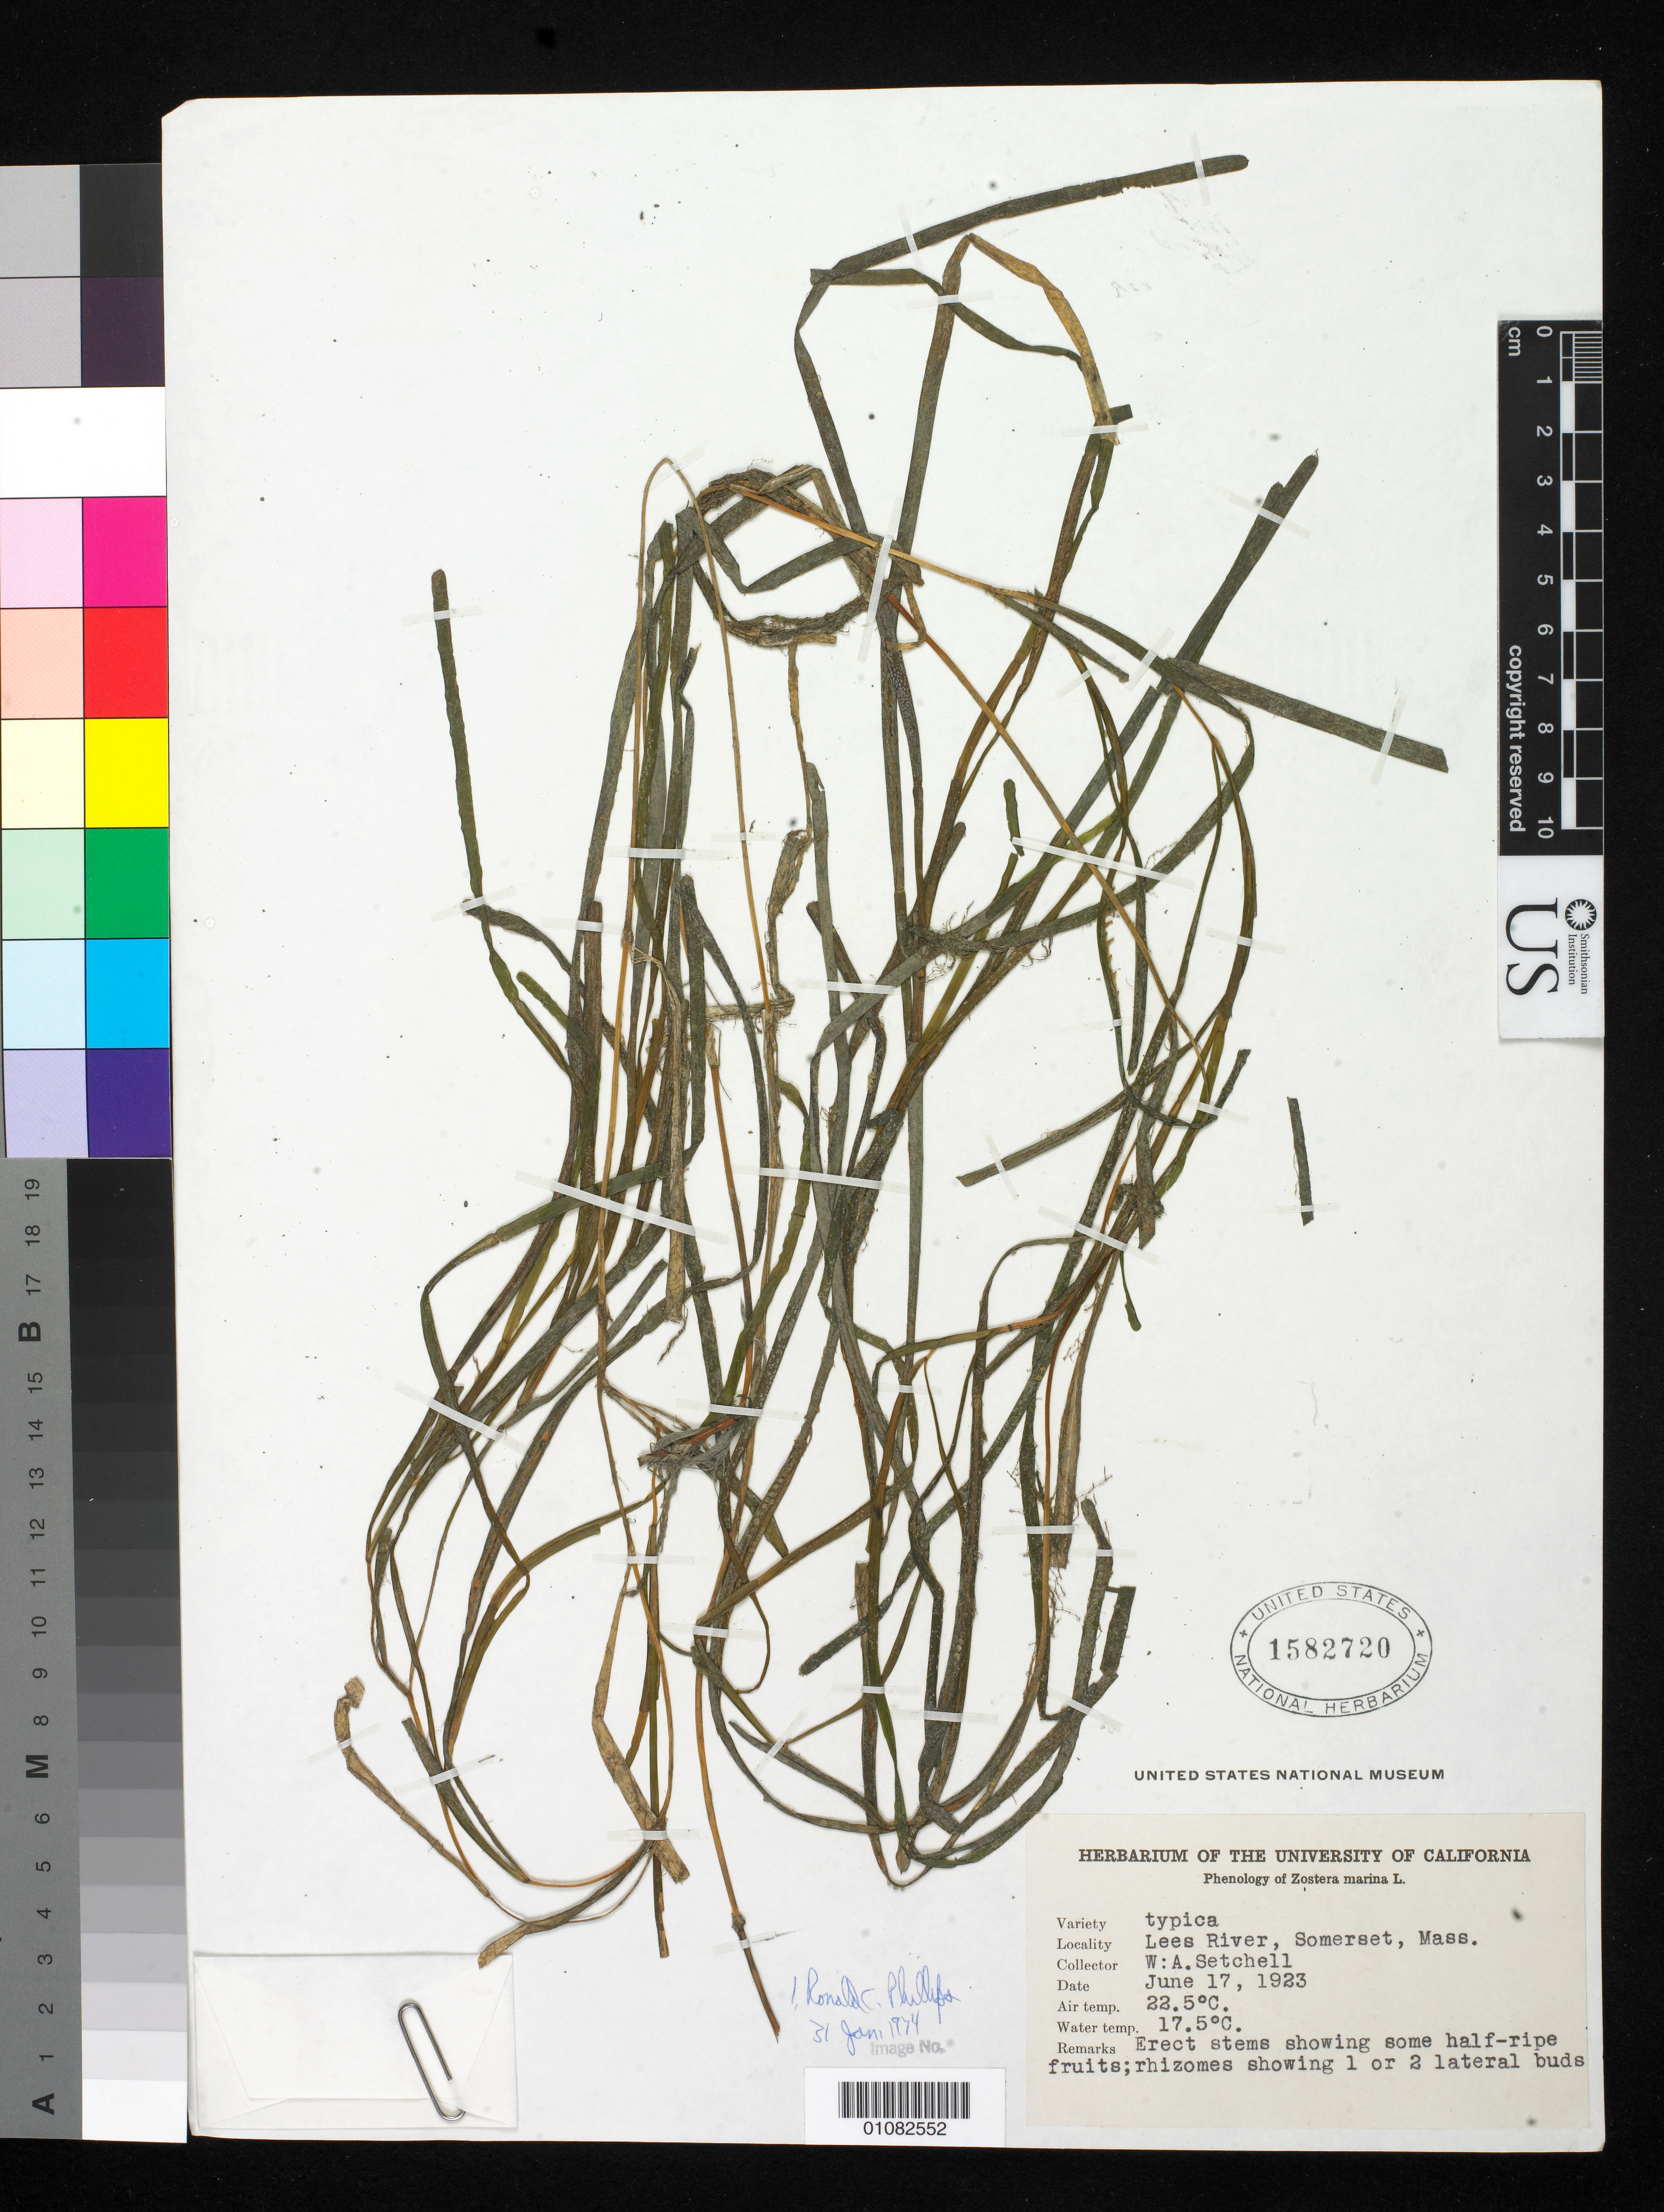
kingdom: Plantae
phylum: Tracheophyta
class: Liliopsida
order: Alismatales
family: Zosteraceae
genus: Zostera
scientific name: Zostera marina var. typica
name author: L.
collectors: W. Setchell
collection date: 1923-06-17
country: United States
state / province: Massachusetts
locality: Somerset, Lees River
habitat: air temperature: 22.5 degrees C; water temperature: 17.5 degrees C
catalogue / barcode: US 1582720